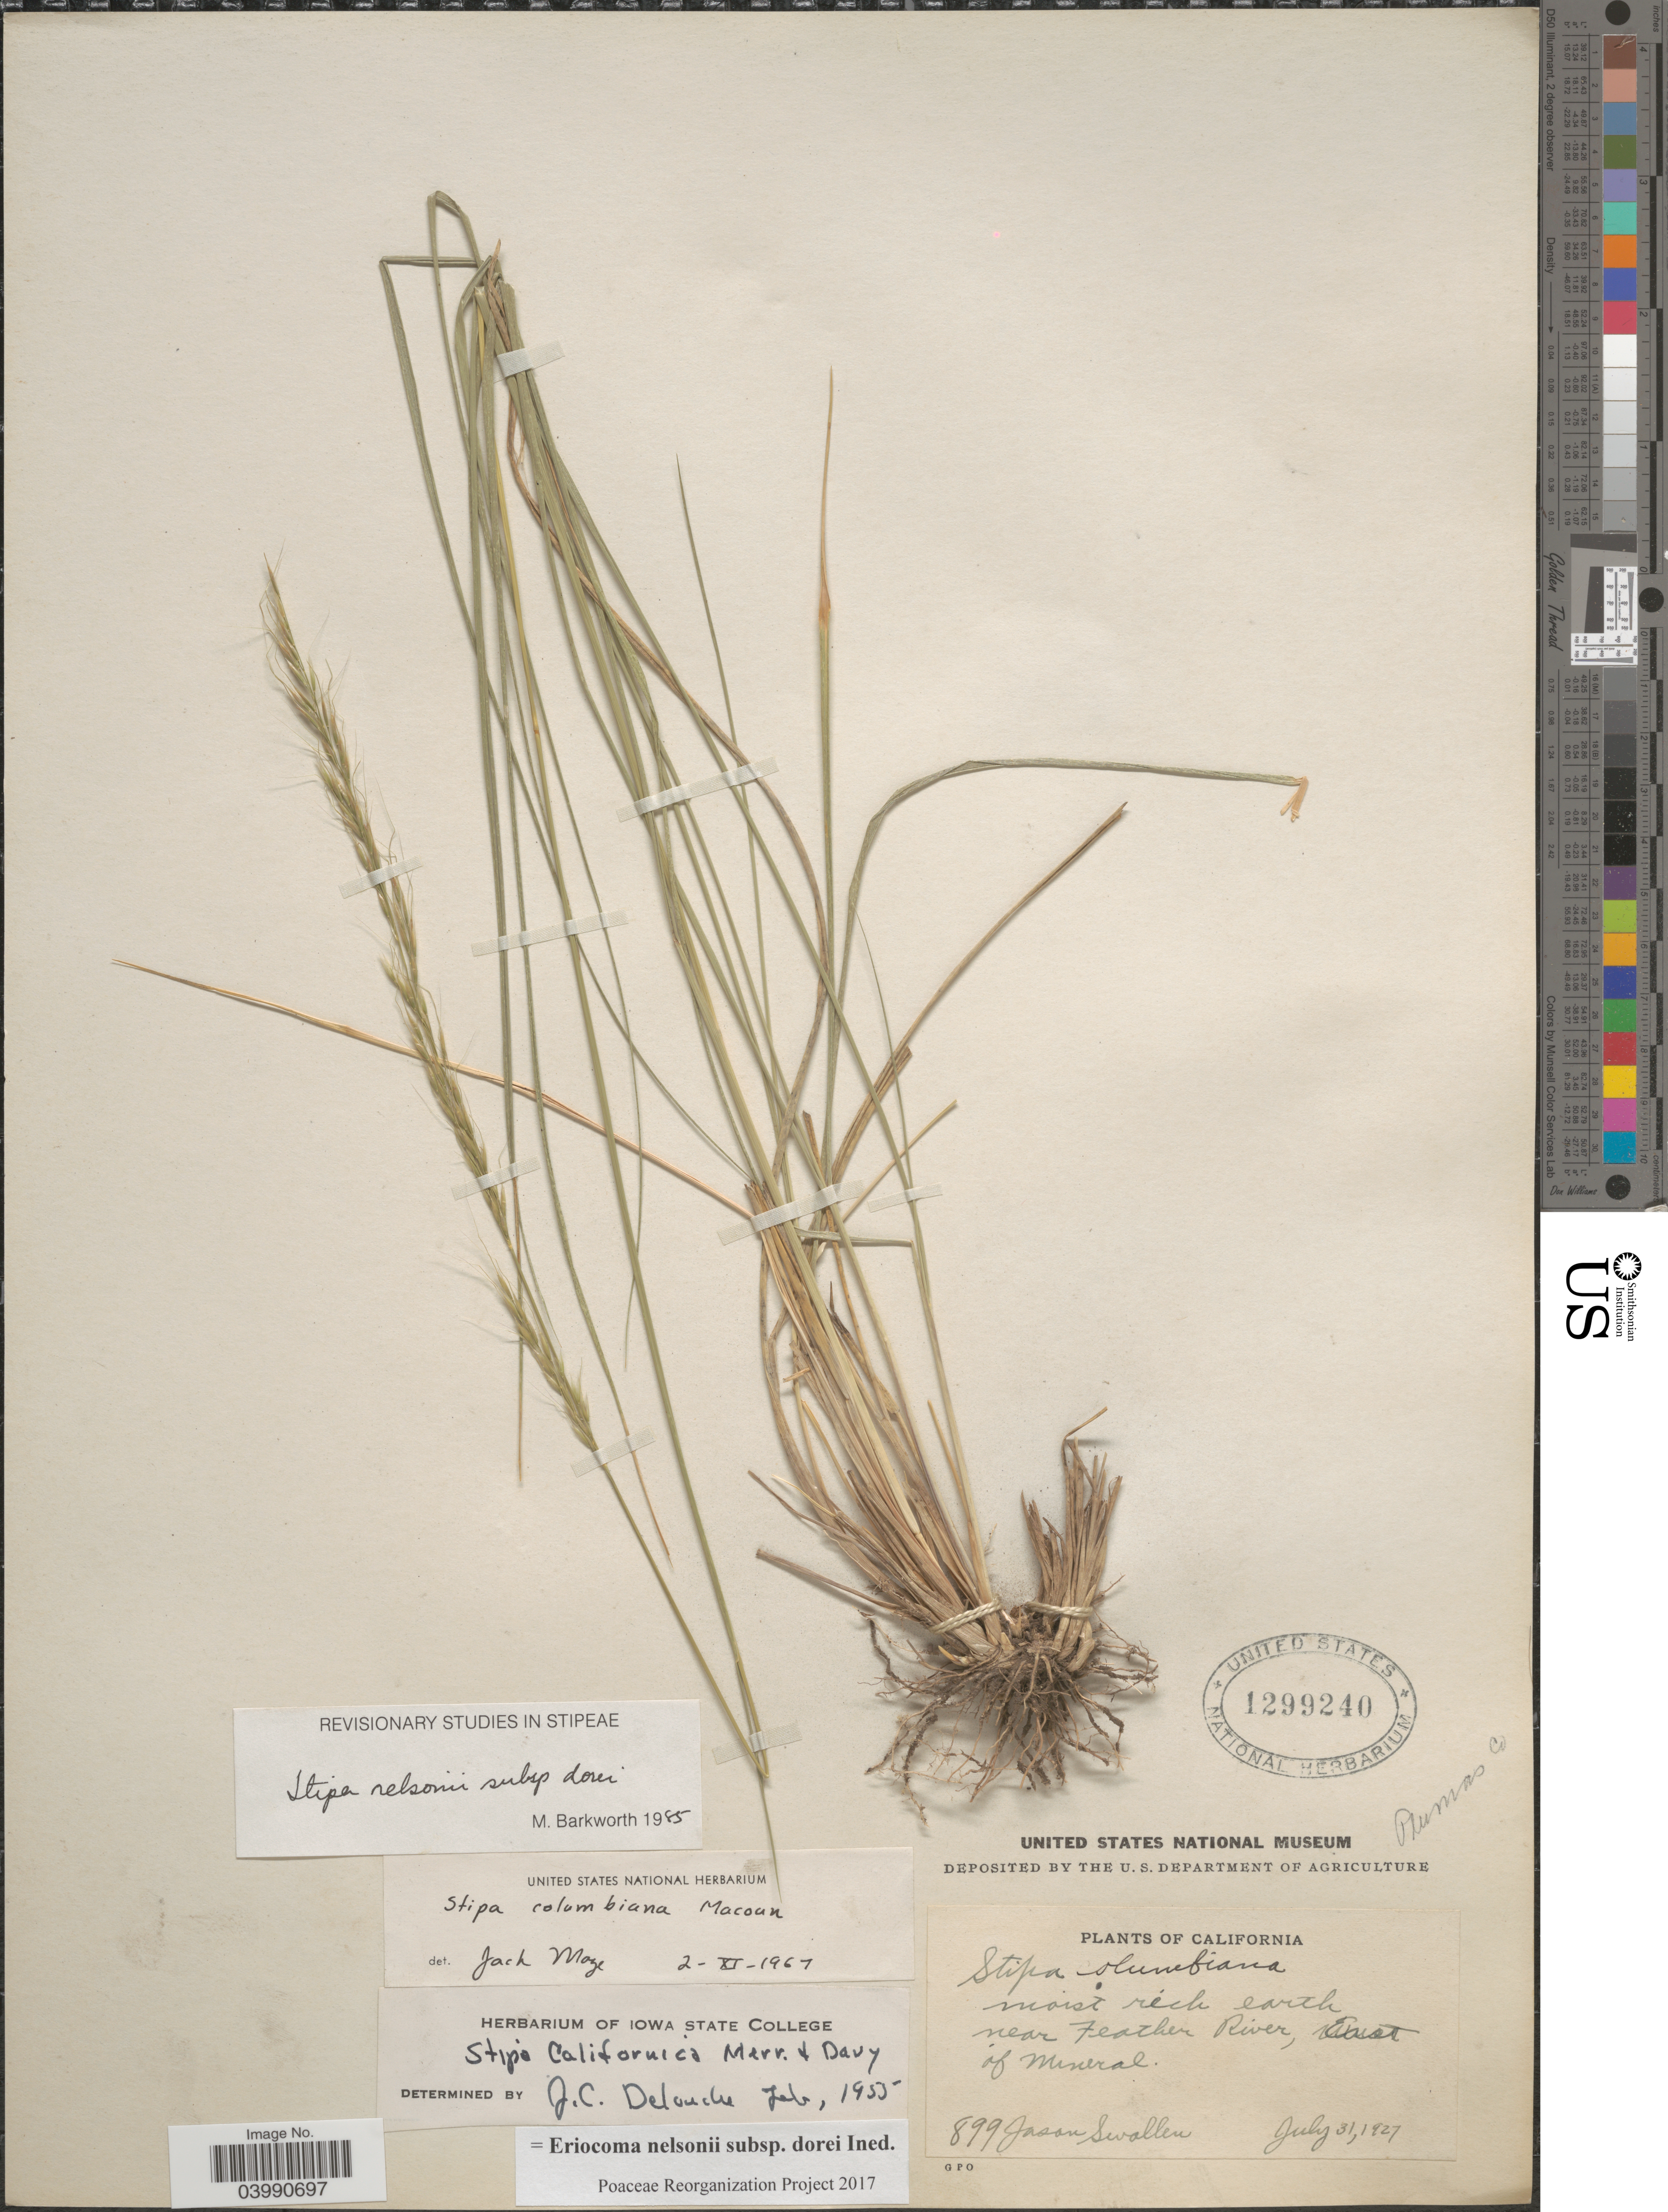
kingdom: Plantae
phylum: Tracheophyta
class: Liliopsida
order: Poales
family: Poaceae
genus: Eriocoma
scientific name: Eriocoma nelsonii subsp. dorei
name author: (Barkworth & J. Maze) Romasch.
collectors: J. R. Swallen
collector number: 899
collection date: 1927-07-31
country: United States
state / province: California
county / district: Plumas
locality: Near Feather River, East of Mineral. Plumas Co.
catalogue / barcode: US 1299240